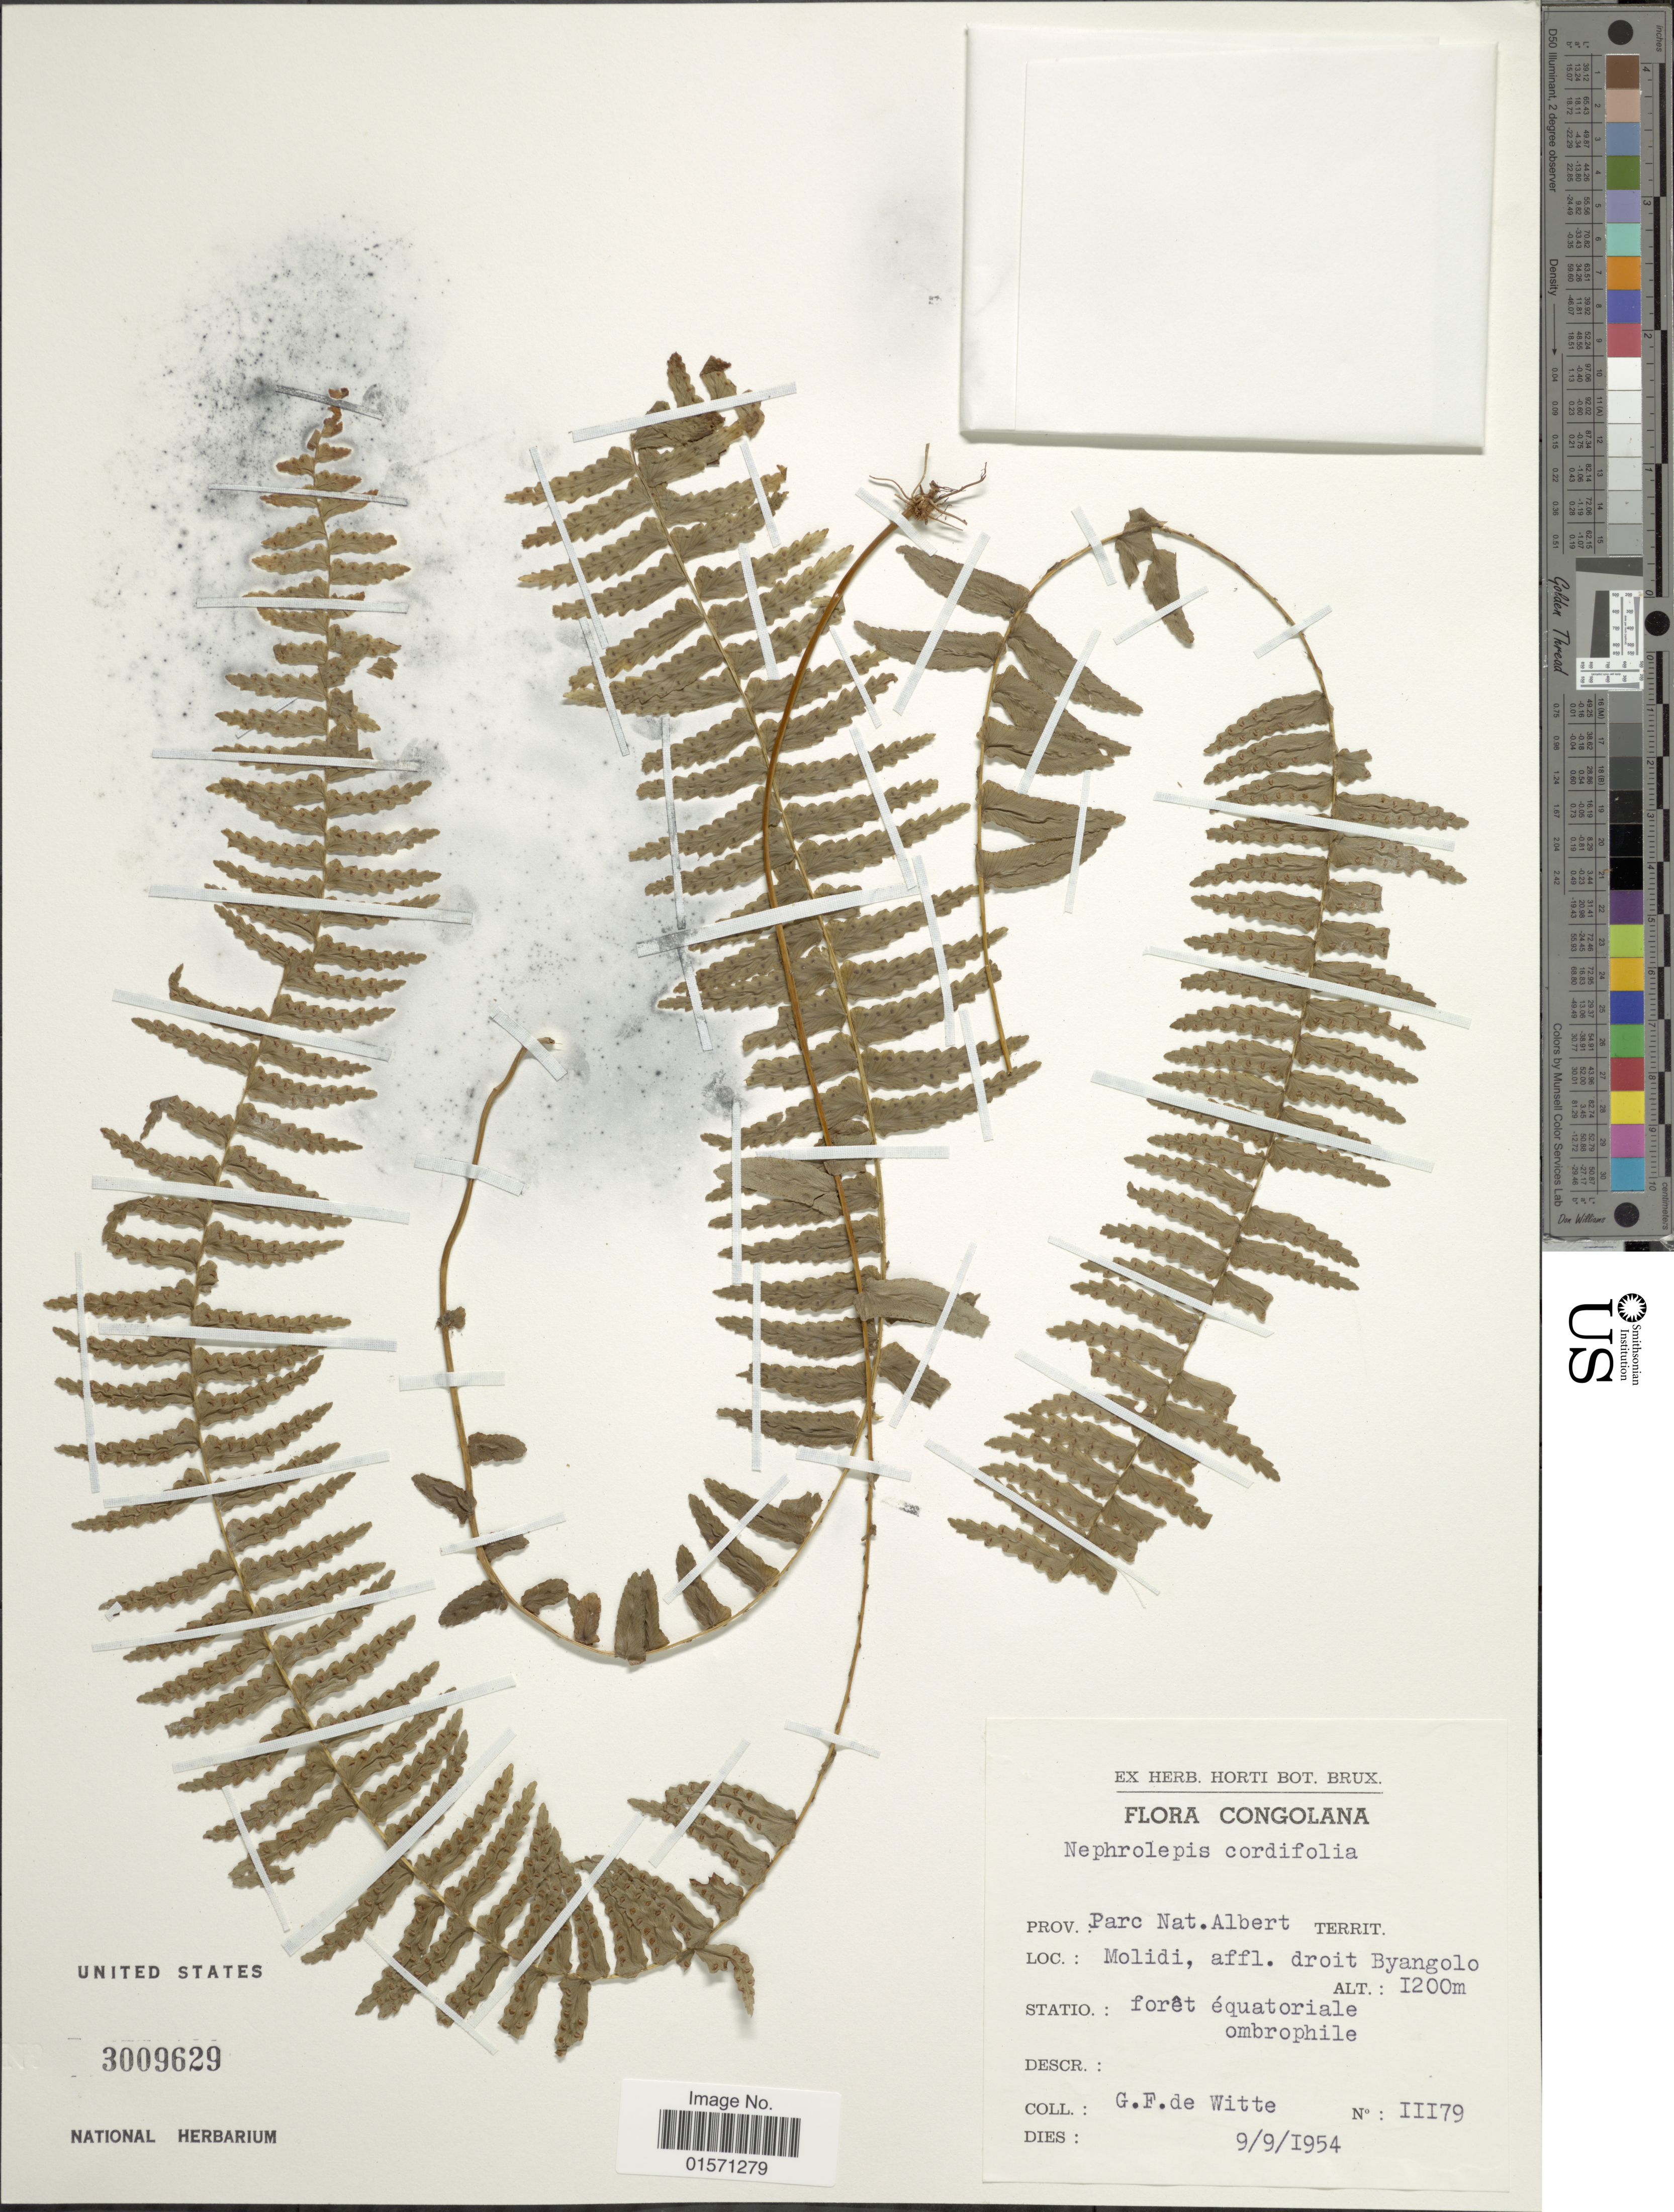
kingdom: Plantae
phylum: Tracheophyta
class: Polypodiopsida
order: Polypodiales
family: Nephrolepidaceae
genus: Nephrolepis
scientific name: Nephrolepis tuberosa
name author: (Willd.) C. Presl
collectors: G. de Witte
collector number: III79*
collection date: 1954-09-09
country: Congo, Democratic Republic of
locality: Congolana. Prov.: Parc Nat. Albert. Molidi, affl. droit Byangolo. Statio.: forêt équatoriale ombrophile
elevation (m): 1200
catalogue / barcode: US 3009629